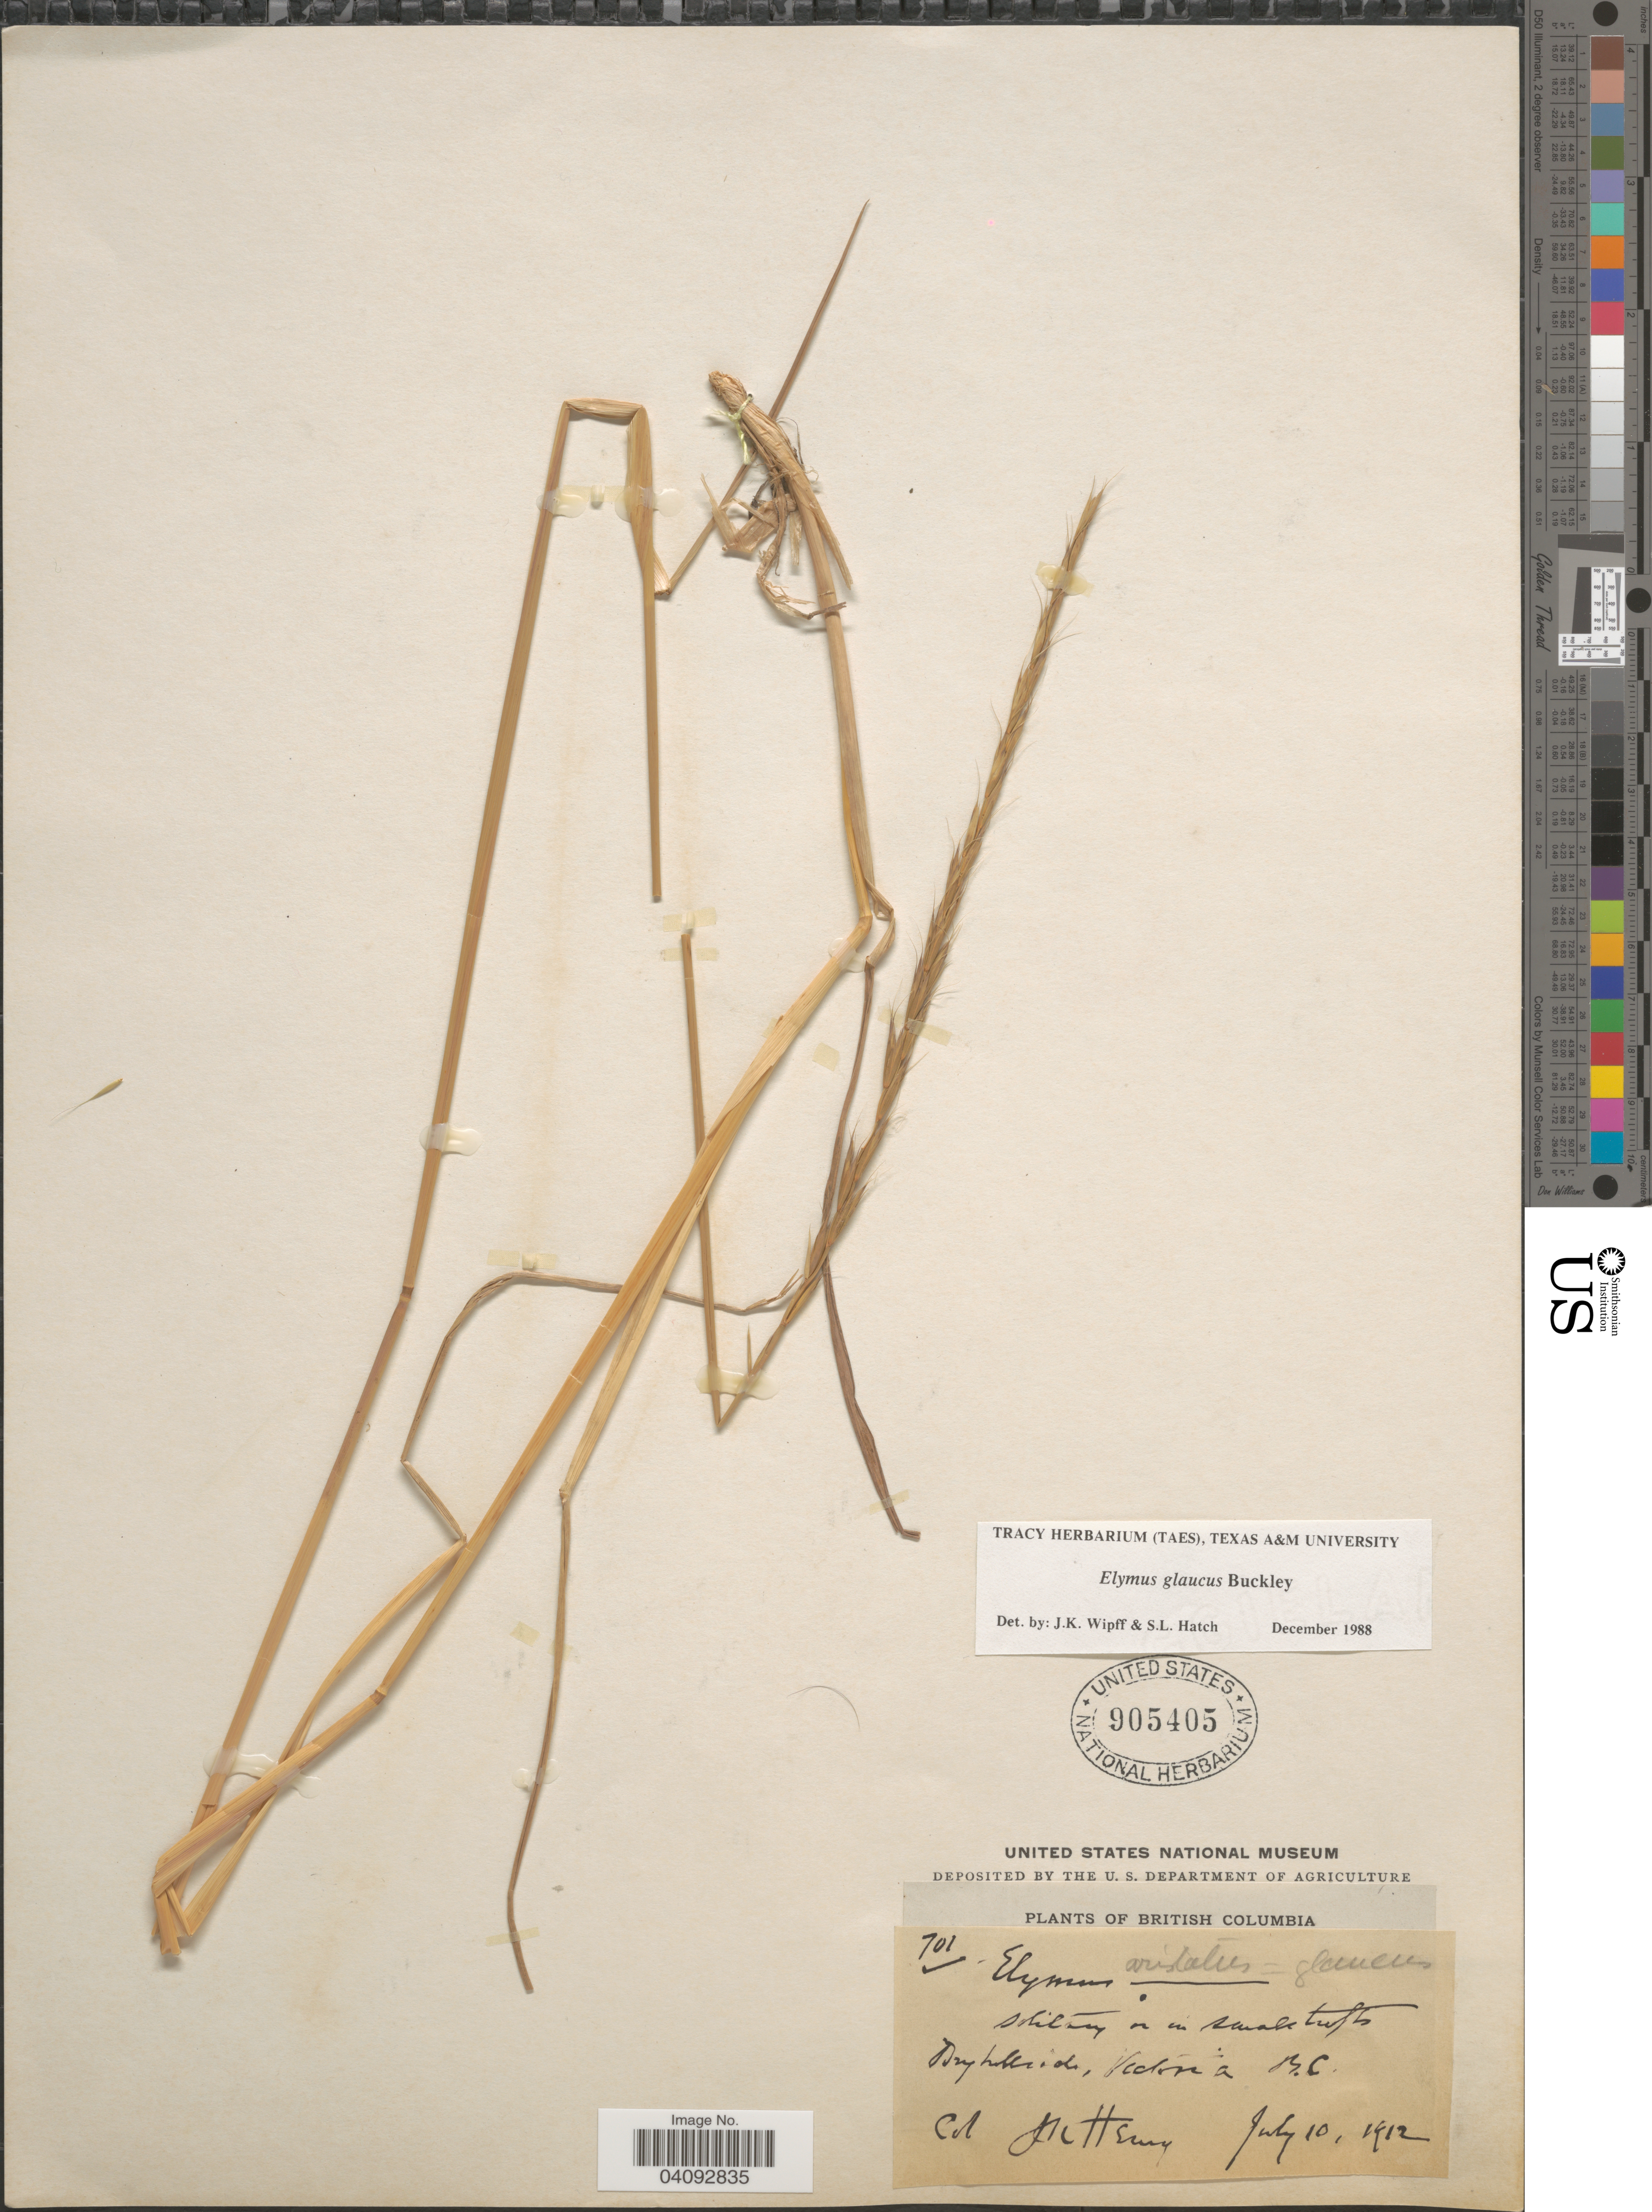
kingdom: Plantae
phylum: Tracheophyta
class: Liliopsida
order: Poales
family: Poaceae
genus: Elymus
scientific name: Elymus glaucus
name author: Buckley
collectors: J. K. Henry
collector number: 701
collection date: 1912-07-10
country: Canada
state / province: British Columbia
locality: Dry hillside, Victoria.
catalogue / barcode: US 905405